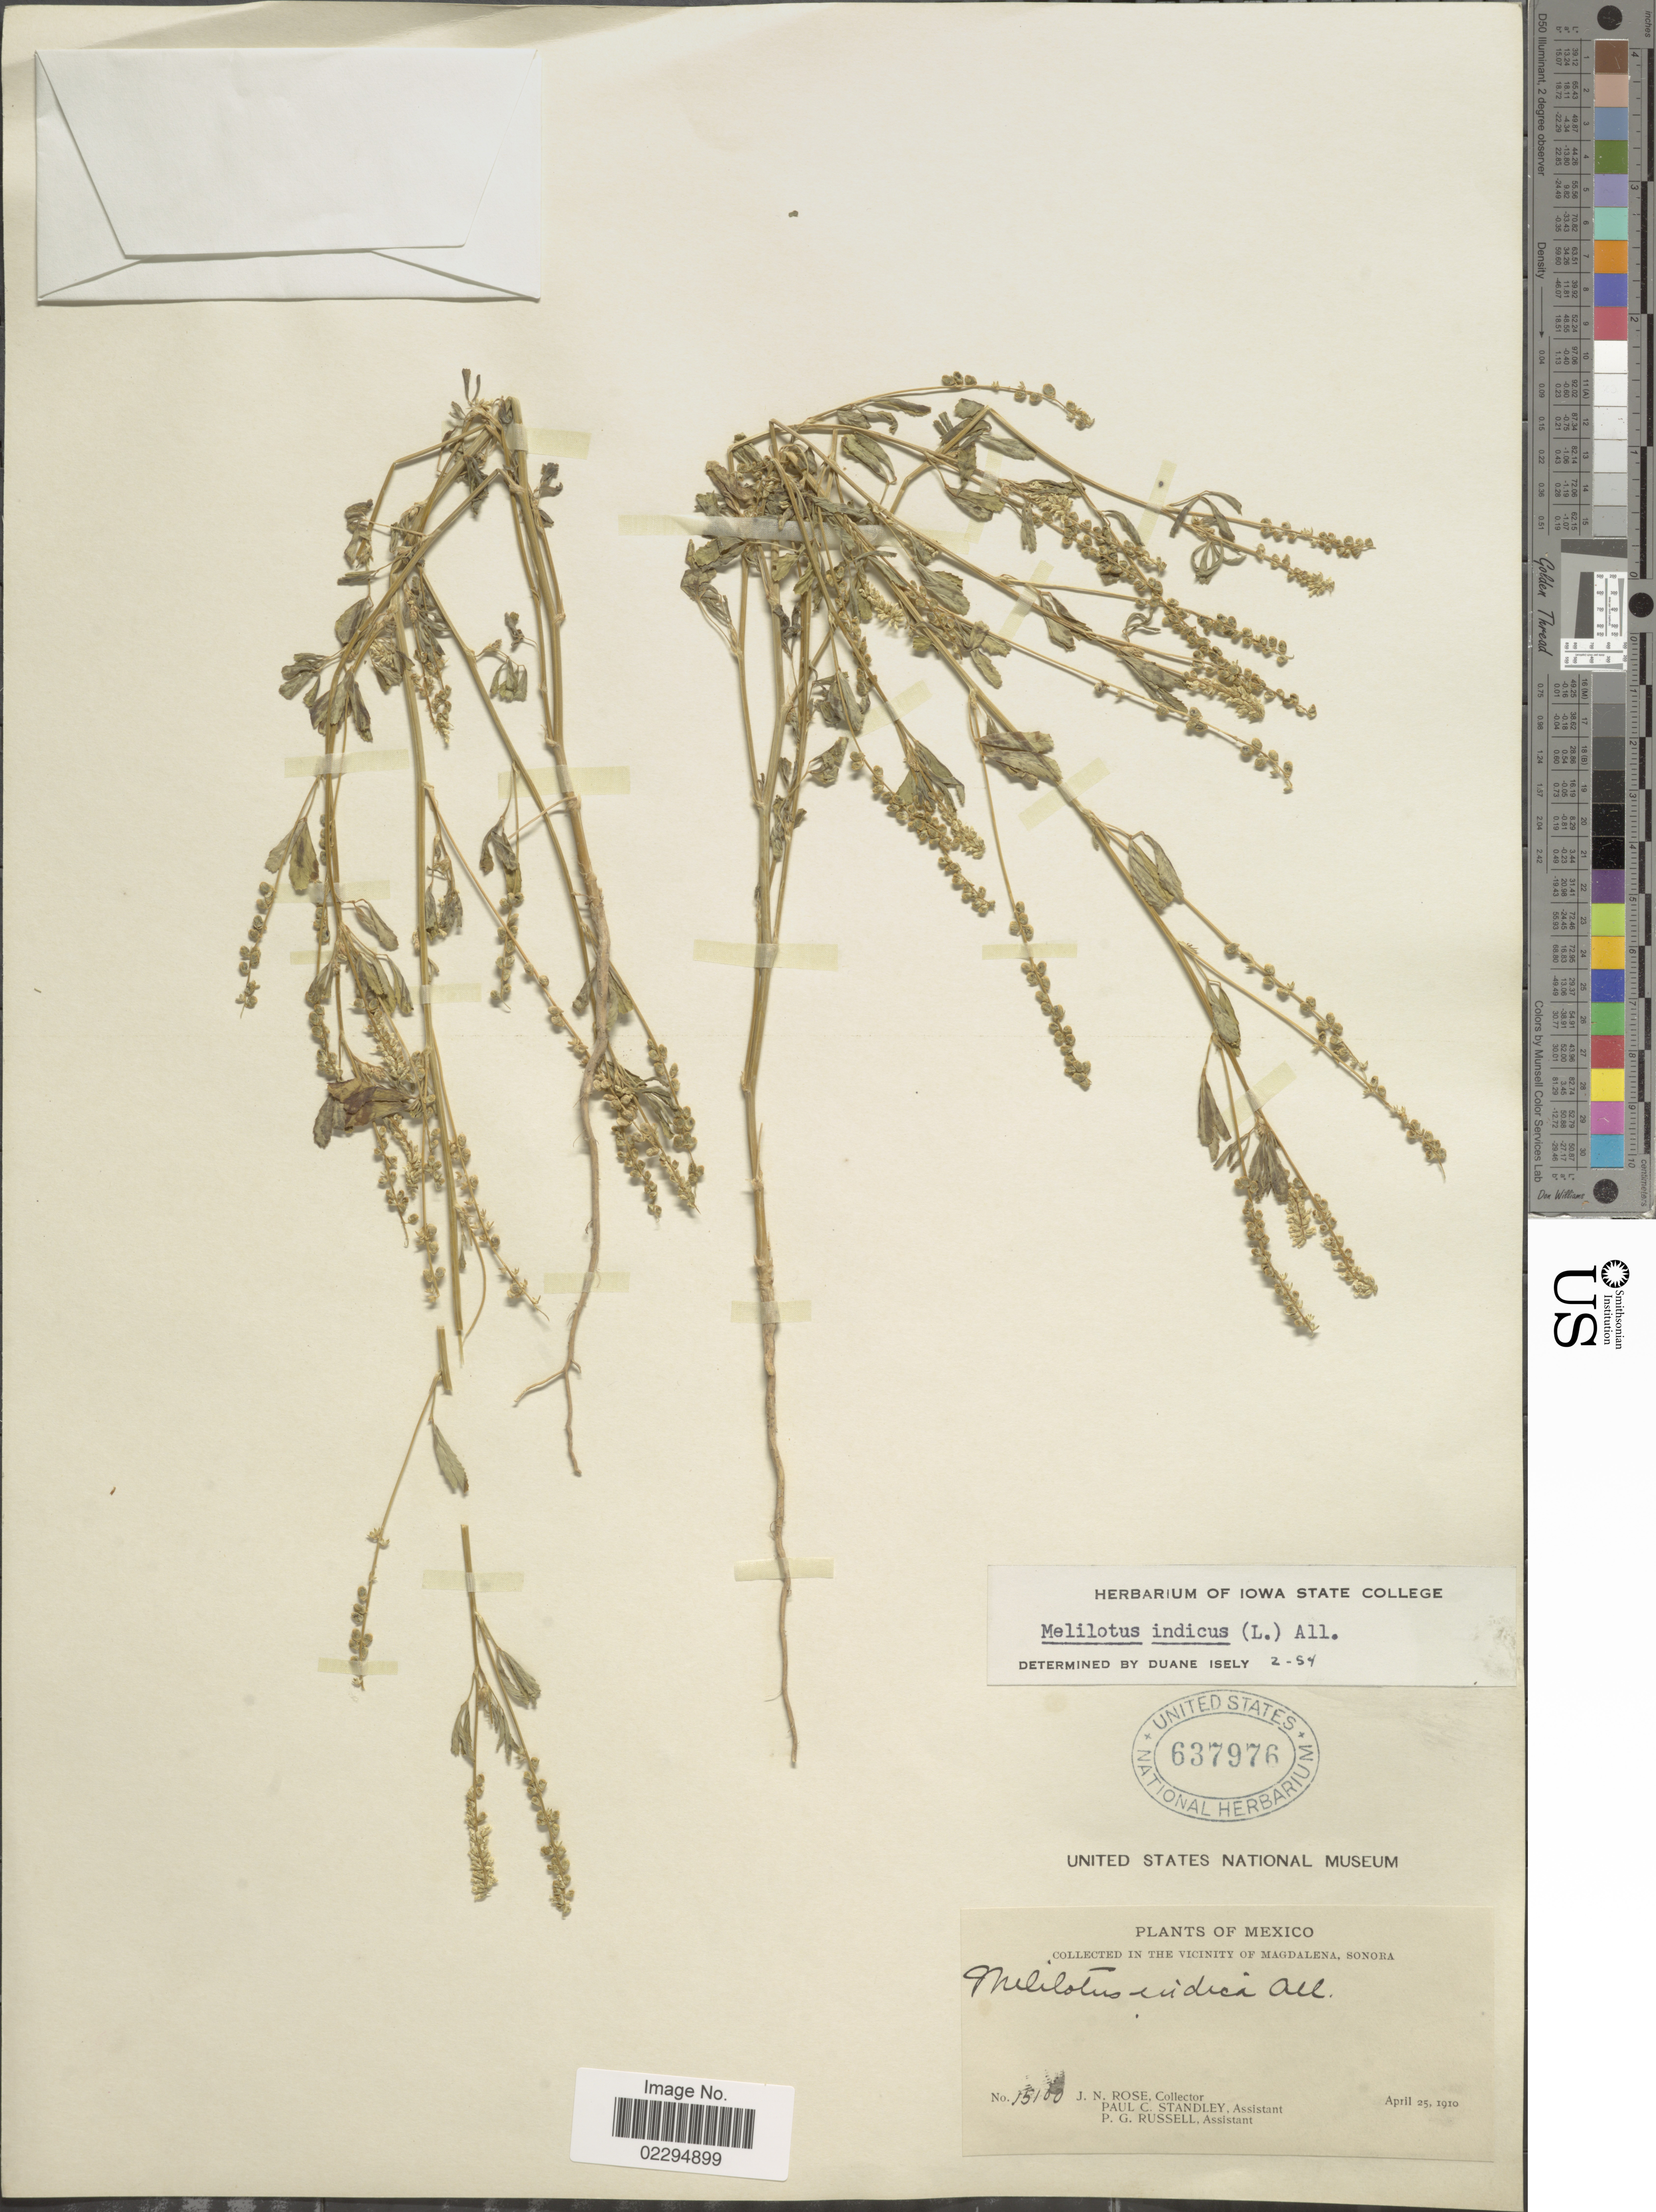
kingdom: Plantae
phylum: Tracheophyta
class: Magnoliopsida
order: Fabales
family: Fabaceae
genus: Melilotus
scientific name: Melilotus indicus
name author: (L.) All.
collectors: J. N. Rose, P. C. Standley & P. G. Russell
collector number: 15100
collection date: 1910-04-25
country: Mexico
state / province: Sonora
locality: In the vicinity of Magdalena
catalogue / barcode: US 637976